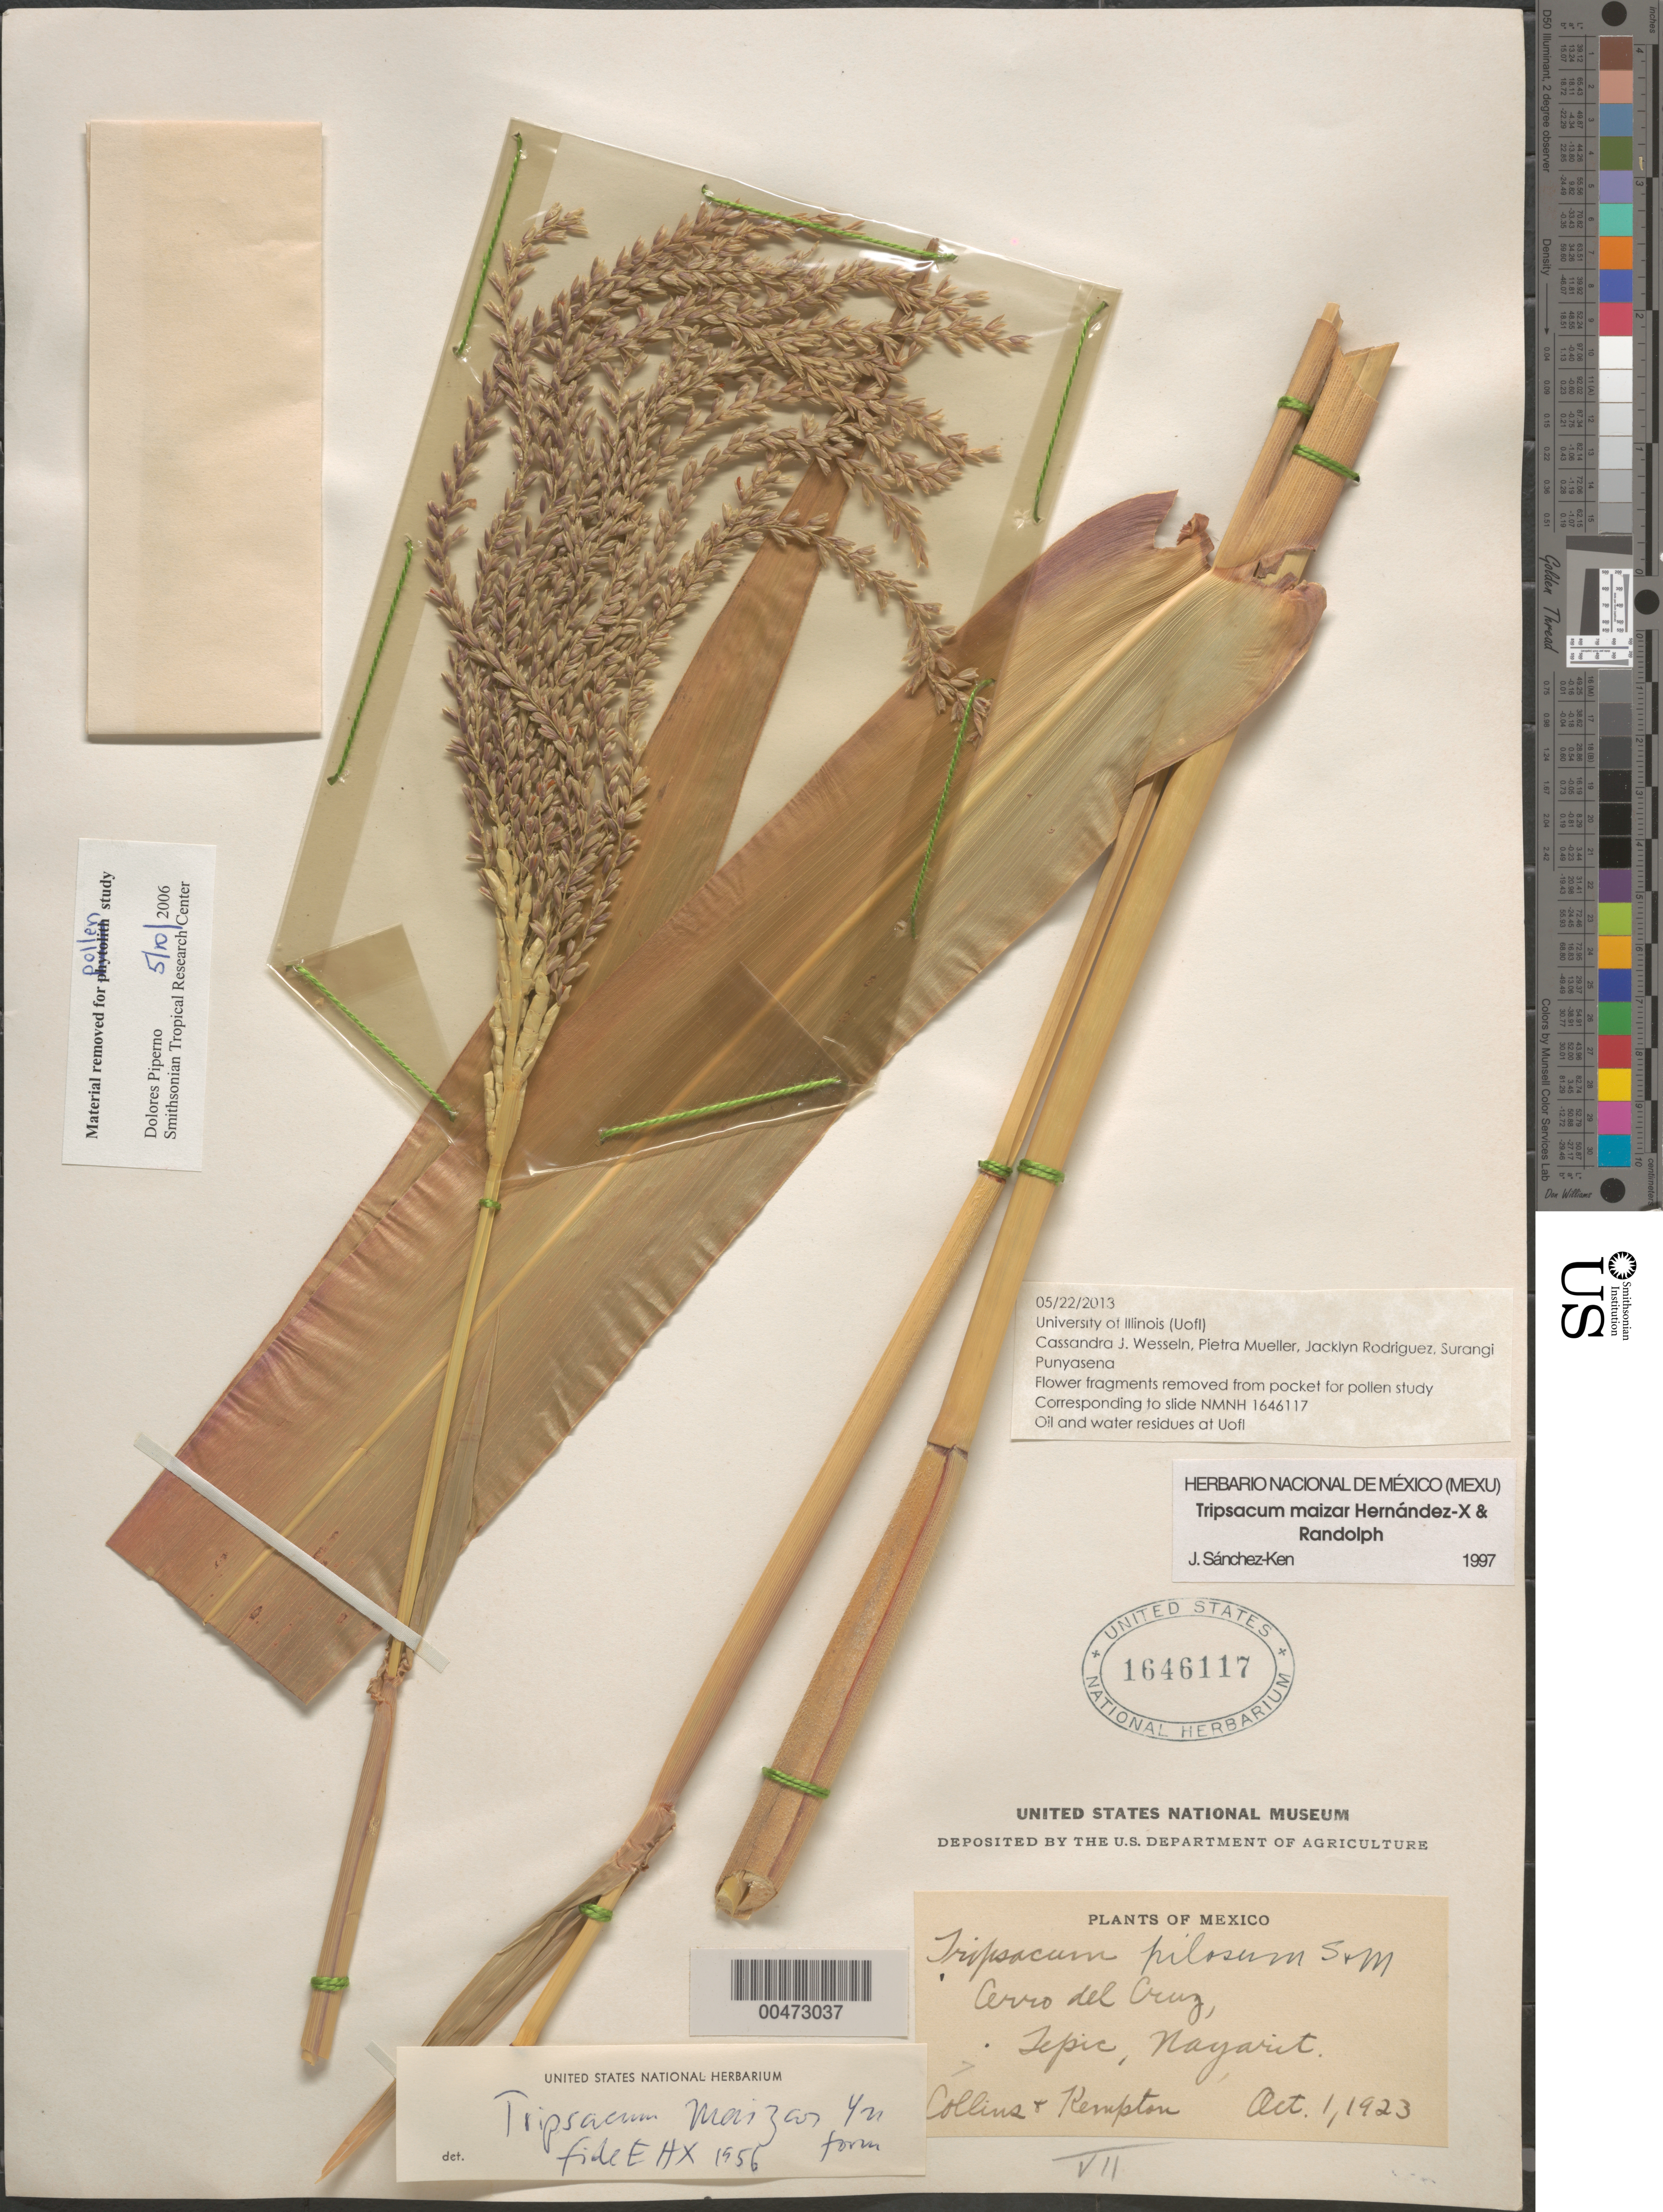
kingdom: Plantae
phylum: Tracheophyta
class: Liliopsida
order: Poales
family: Poaceae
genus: Tripsacum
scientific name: Tripsacum maizar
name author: Hern.-Xol. & Randolph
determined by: Hernández-Xolocotzi, E. I.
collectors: -. Collins & -. Kempton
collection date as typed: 1 Oct 1923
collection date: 1923-10-01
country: Mexico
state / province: Nayarit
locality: Cerro del Cruz, Tepic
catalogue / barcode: US 1646117